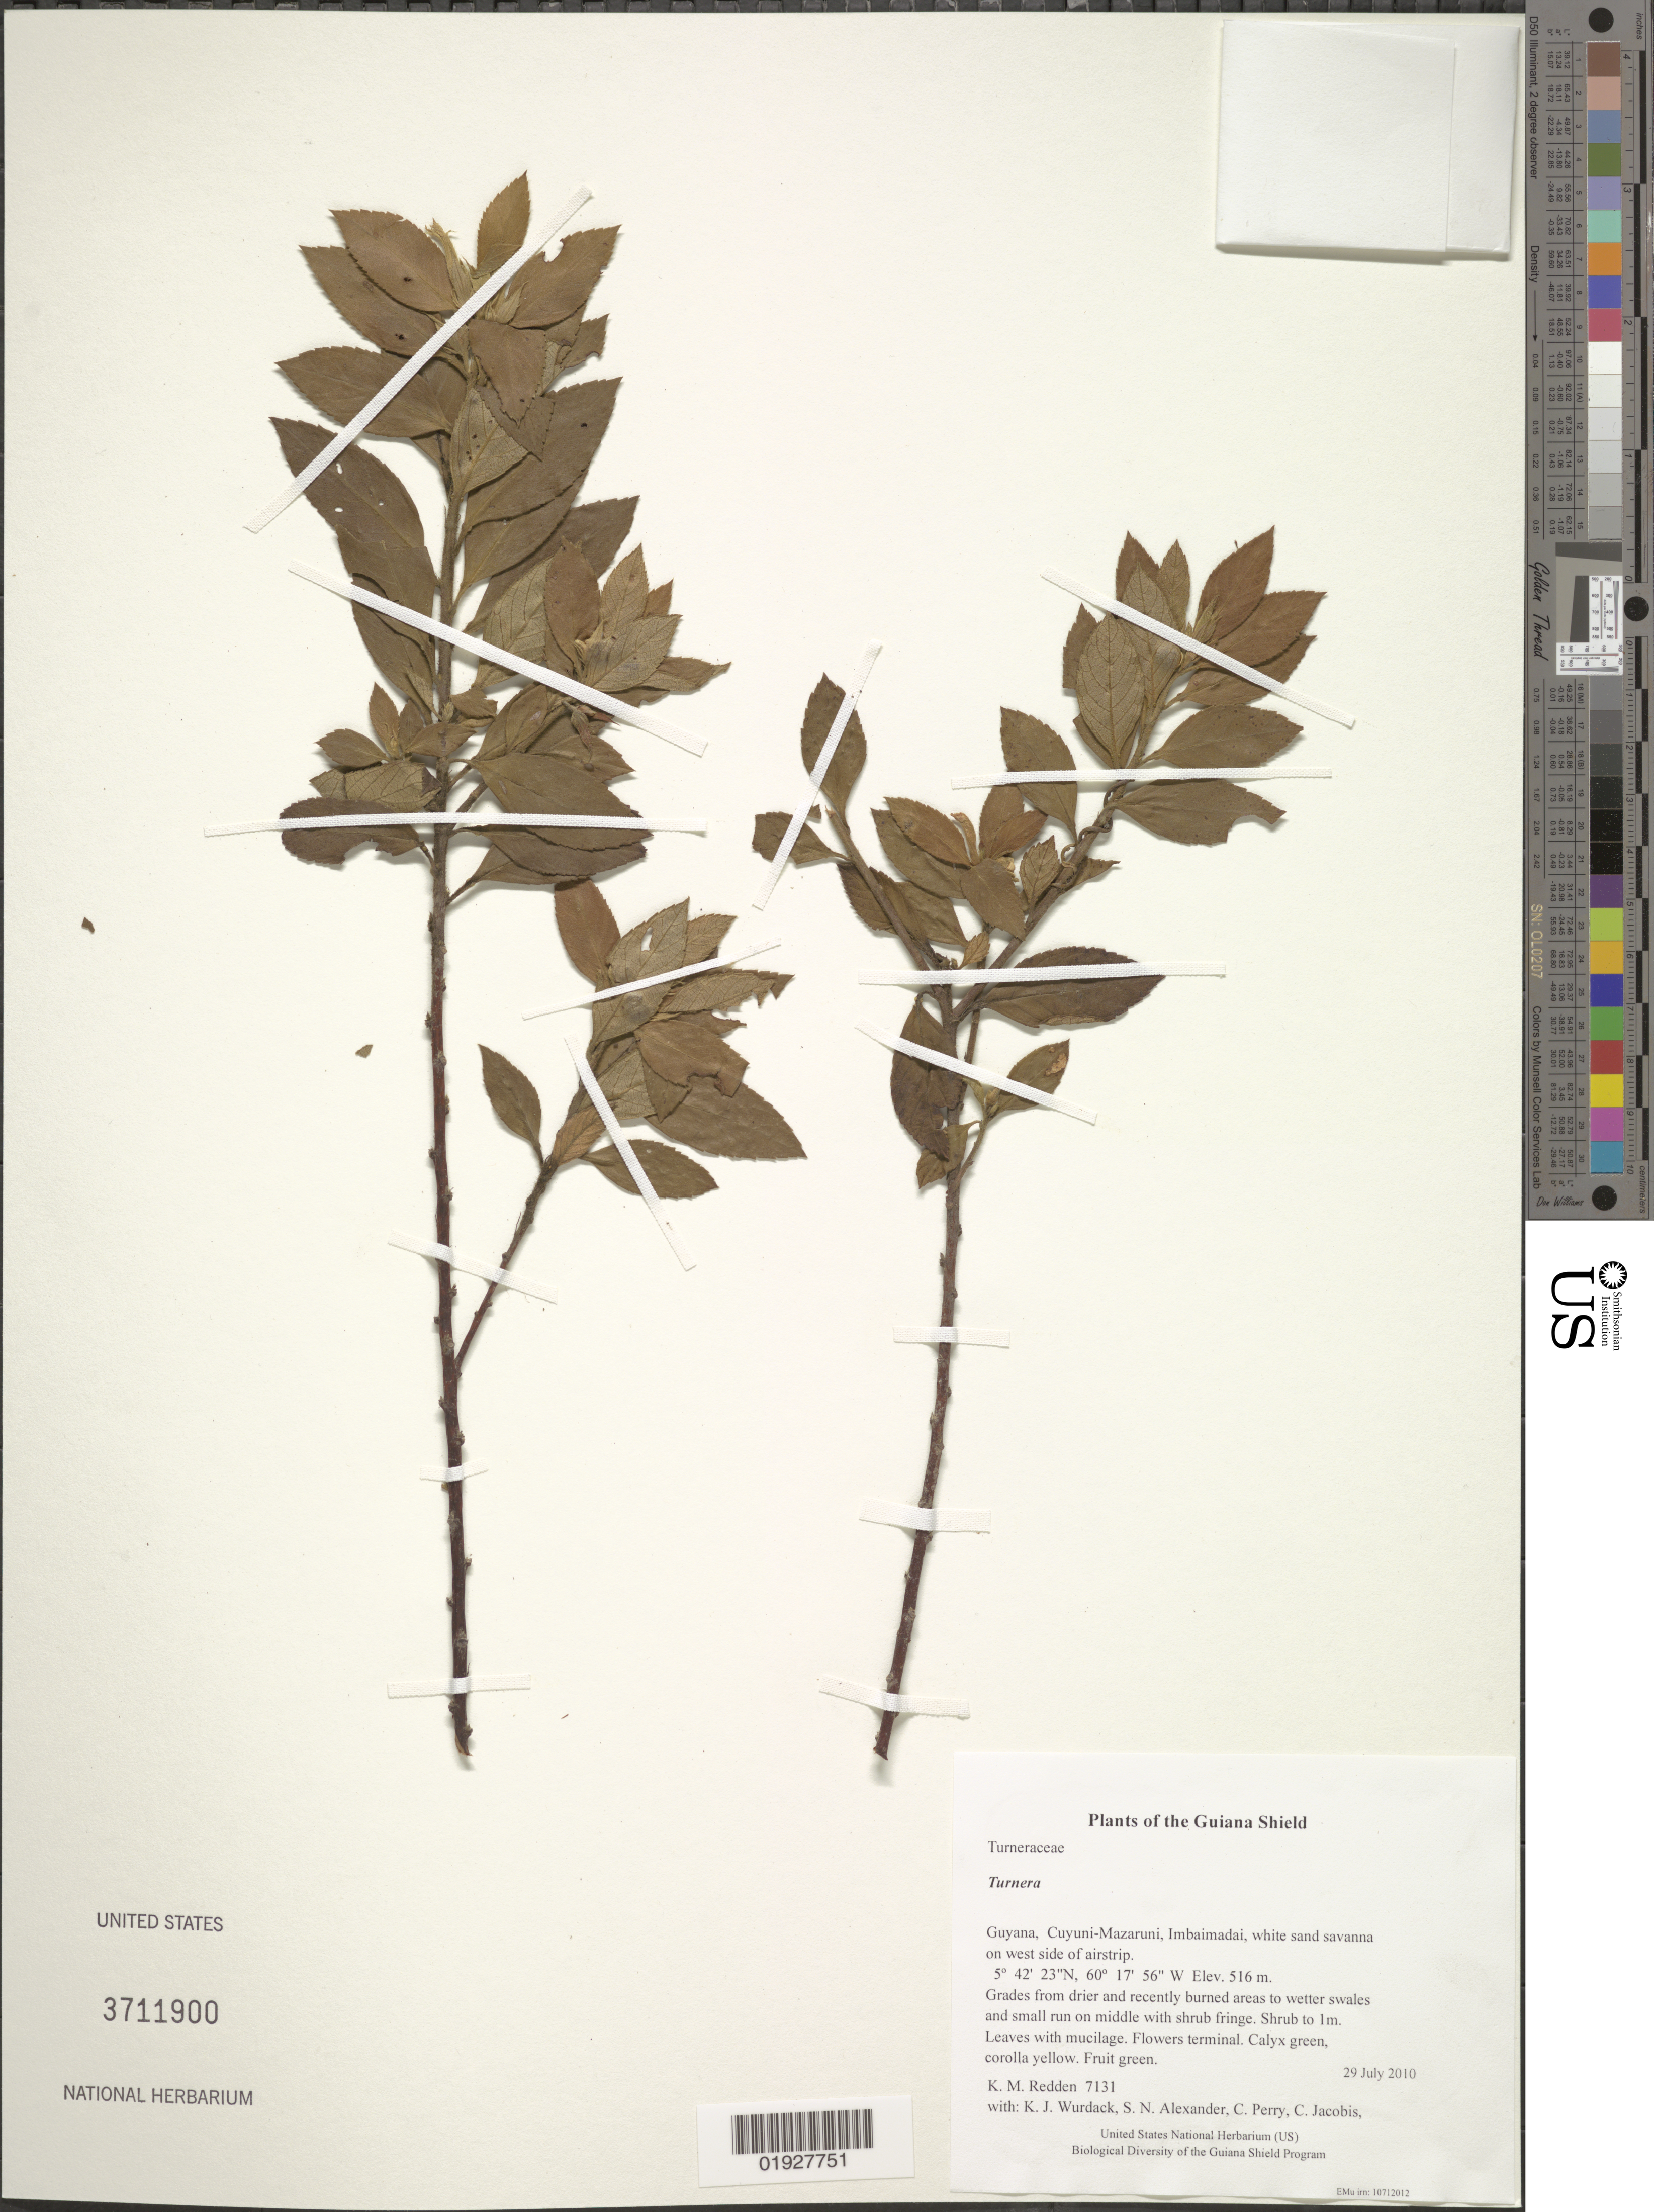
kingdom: Plantae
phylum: Tracheophyta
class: Magnoliopsida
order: Malpighiales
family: Turneraceae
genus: Turnera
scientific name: Turnera sp.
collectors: K. M. Redden, K. Wurdack, S. N. Alexander, C. Perry, C. Jacobis, D. Hunter, V. Roland & H. Hunter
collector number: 7131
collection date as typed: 29 July 2010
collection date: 2010-07-29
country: Guyana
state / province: Cuyuni-Mazaruni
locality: Imbaimadai, white sand savanna on west side of airstrip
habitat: Grades from drier and recently burned areas to wetter swales and small run on middle with shrub fringe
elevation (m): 516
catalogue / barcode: US 3711900